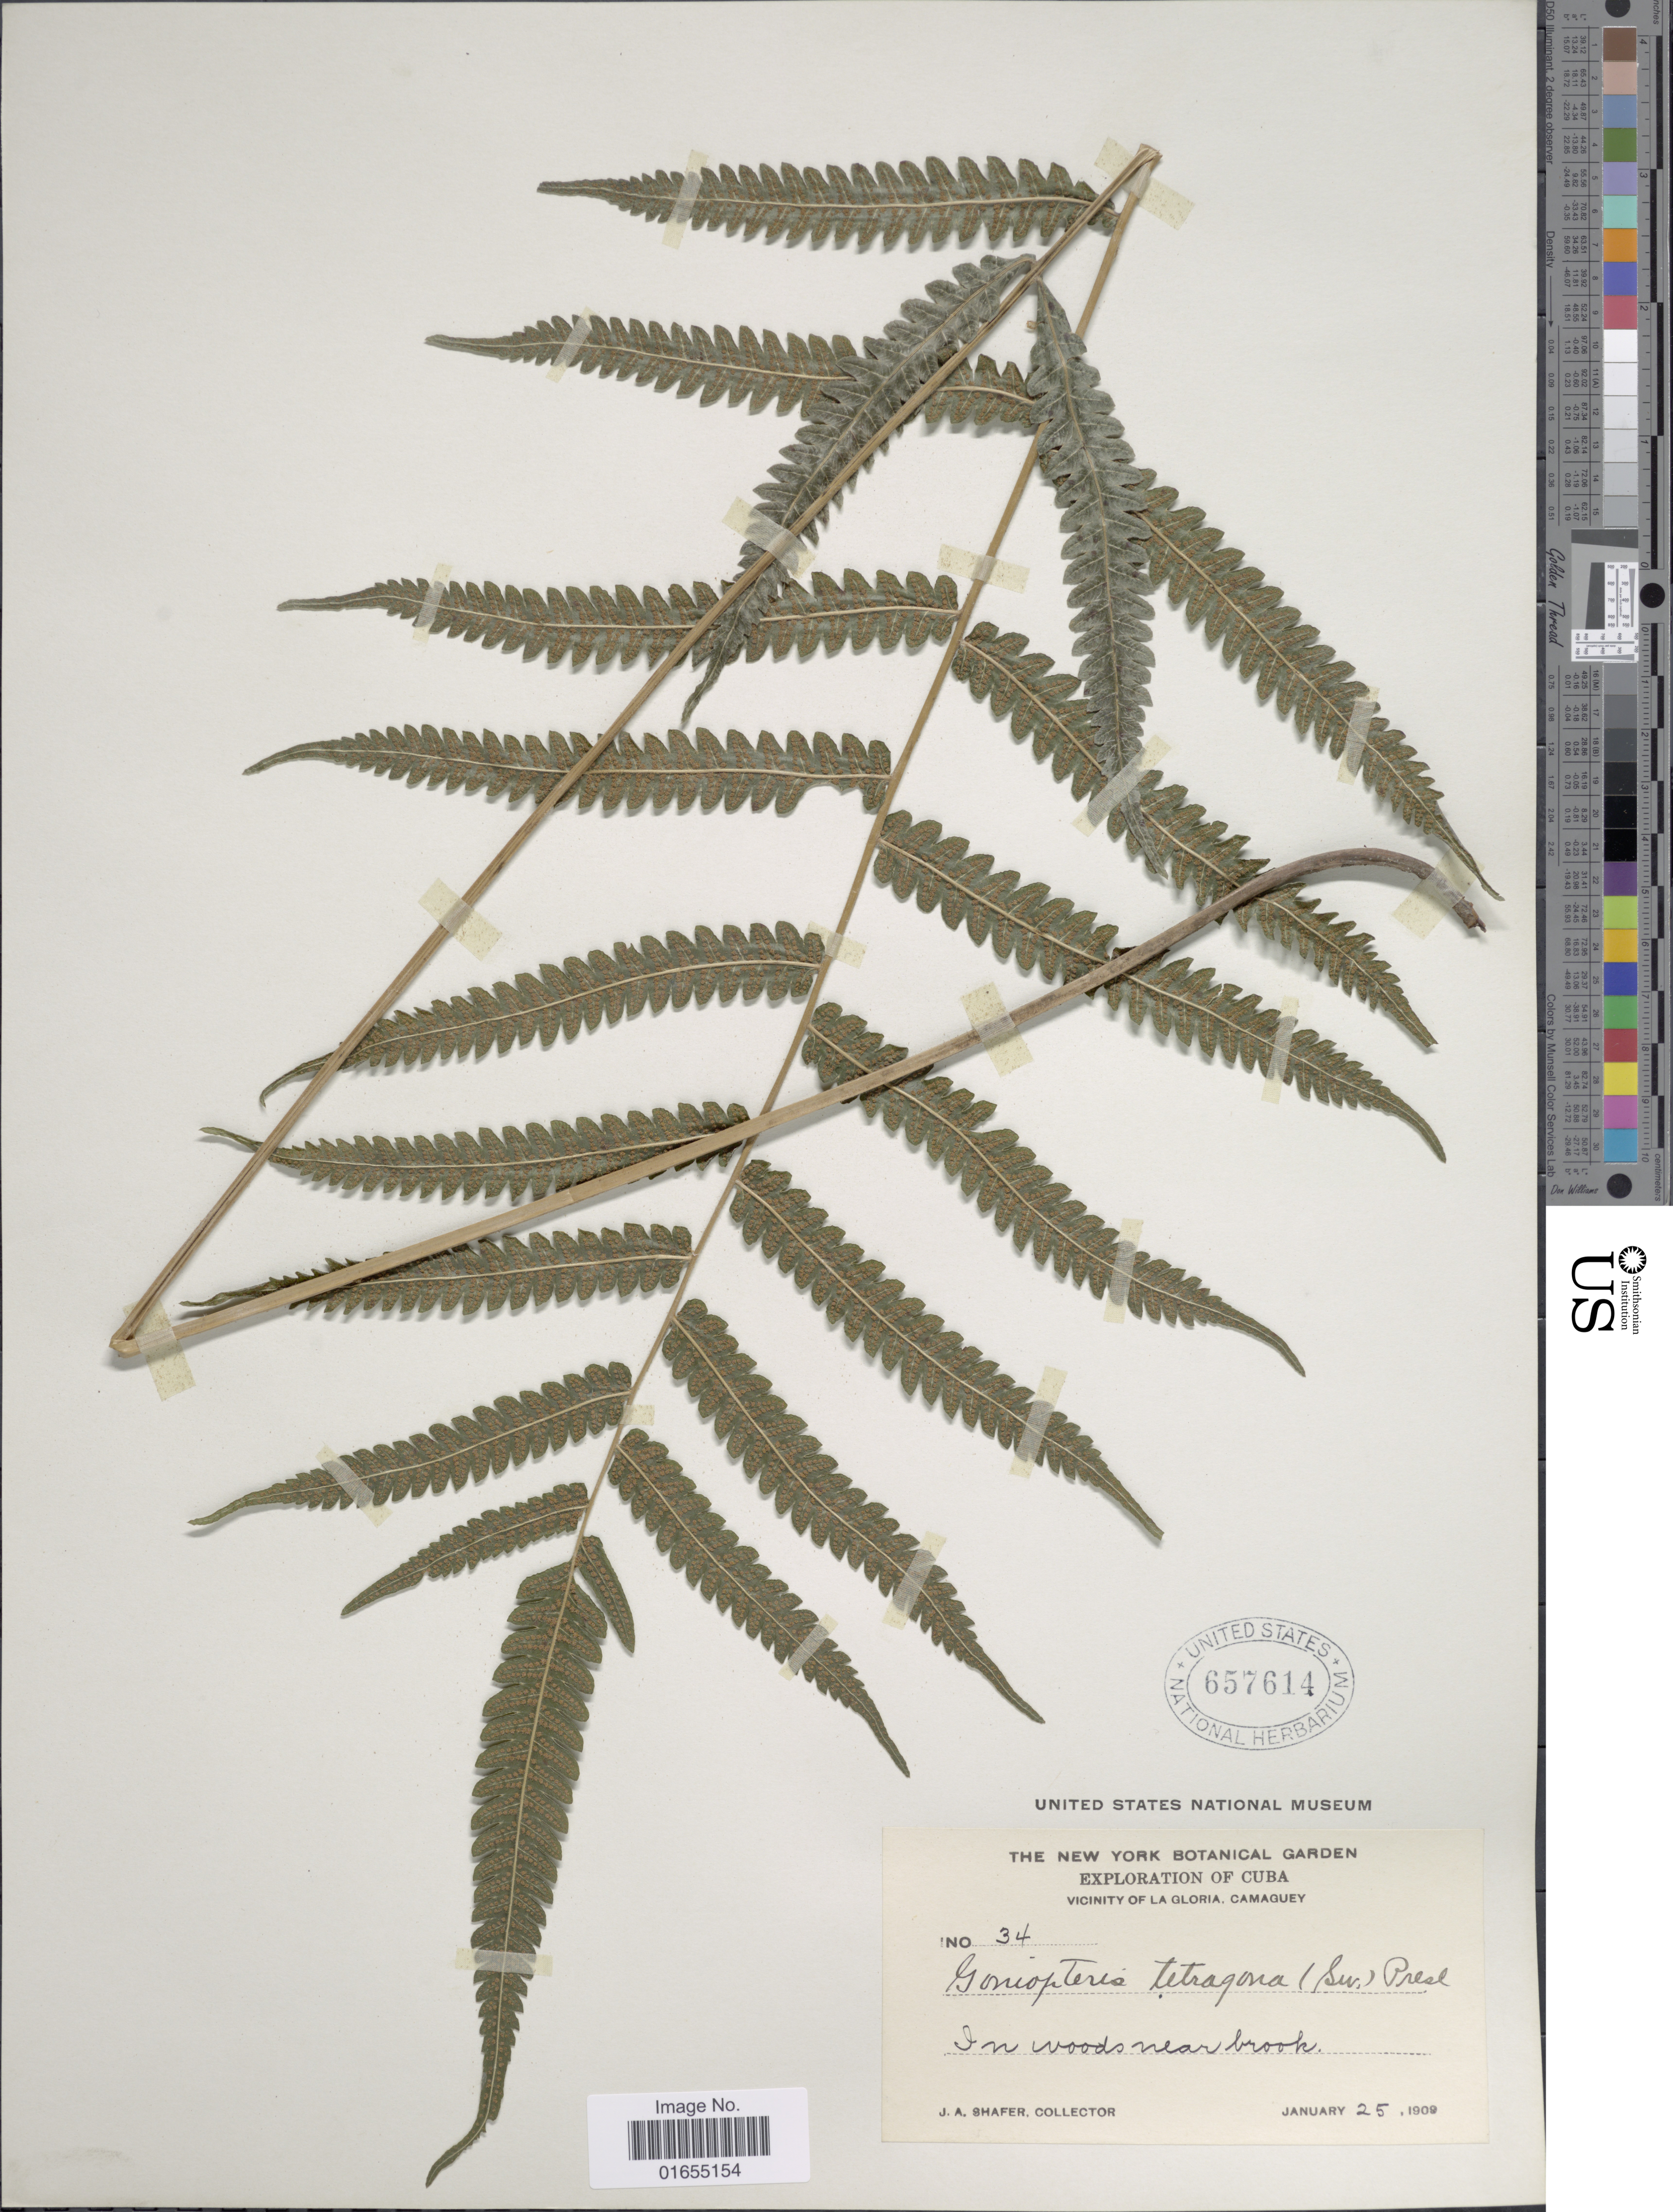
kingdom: Plantae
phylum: Tracheophyta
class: Polypodiopsida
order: Polypodiales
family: Thelypteridaceae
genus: Goniopteris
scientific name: Goniopteris subtetragona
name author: (Link) Vareschi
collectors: J. A. Shafer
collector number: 34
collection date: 1909-01-25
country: Cuba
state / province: Camagüey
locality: Vicinity of La Gloria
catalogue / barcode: US 657614